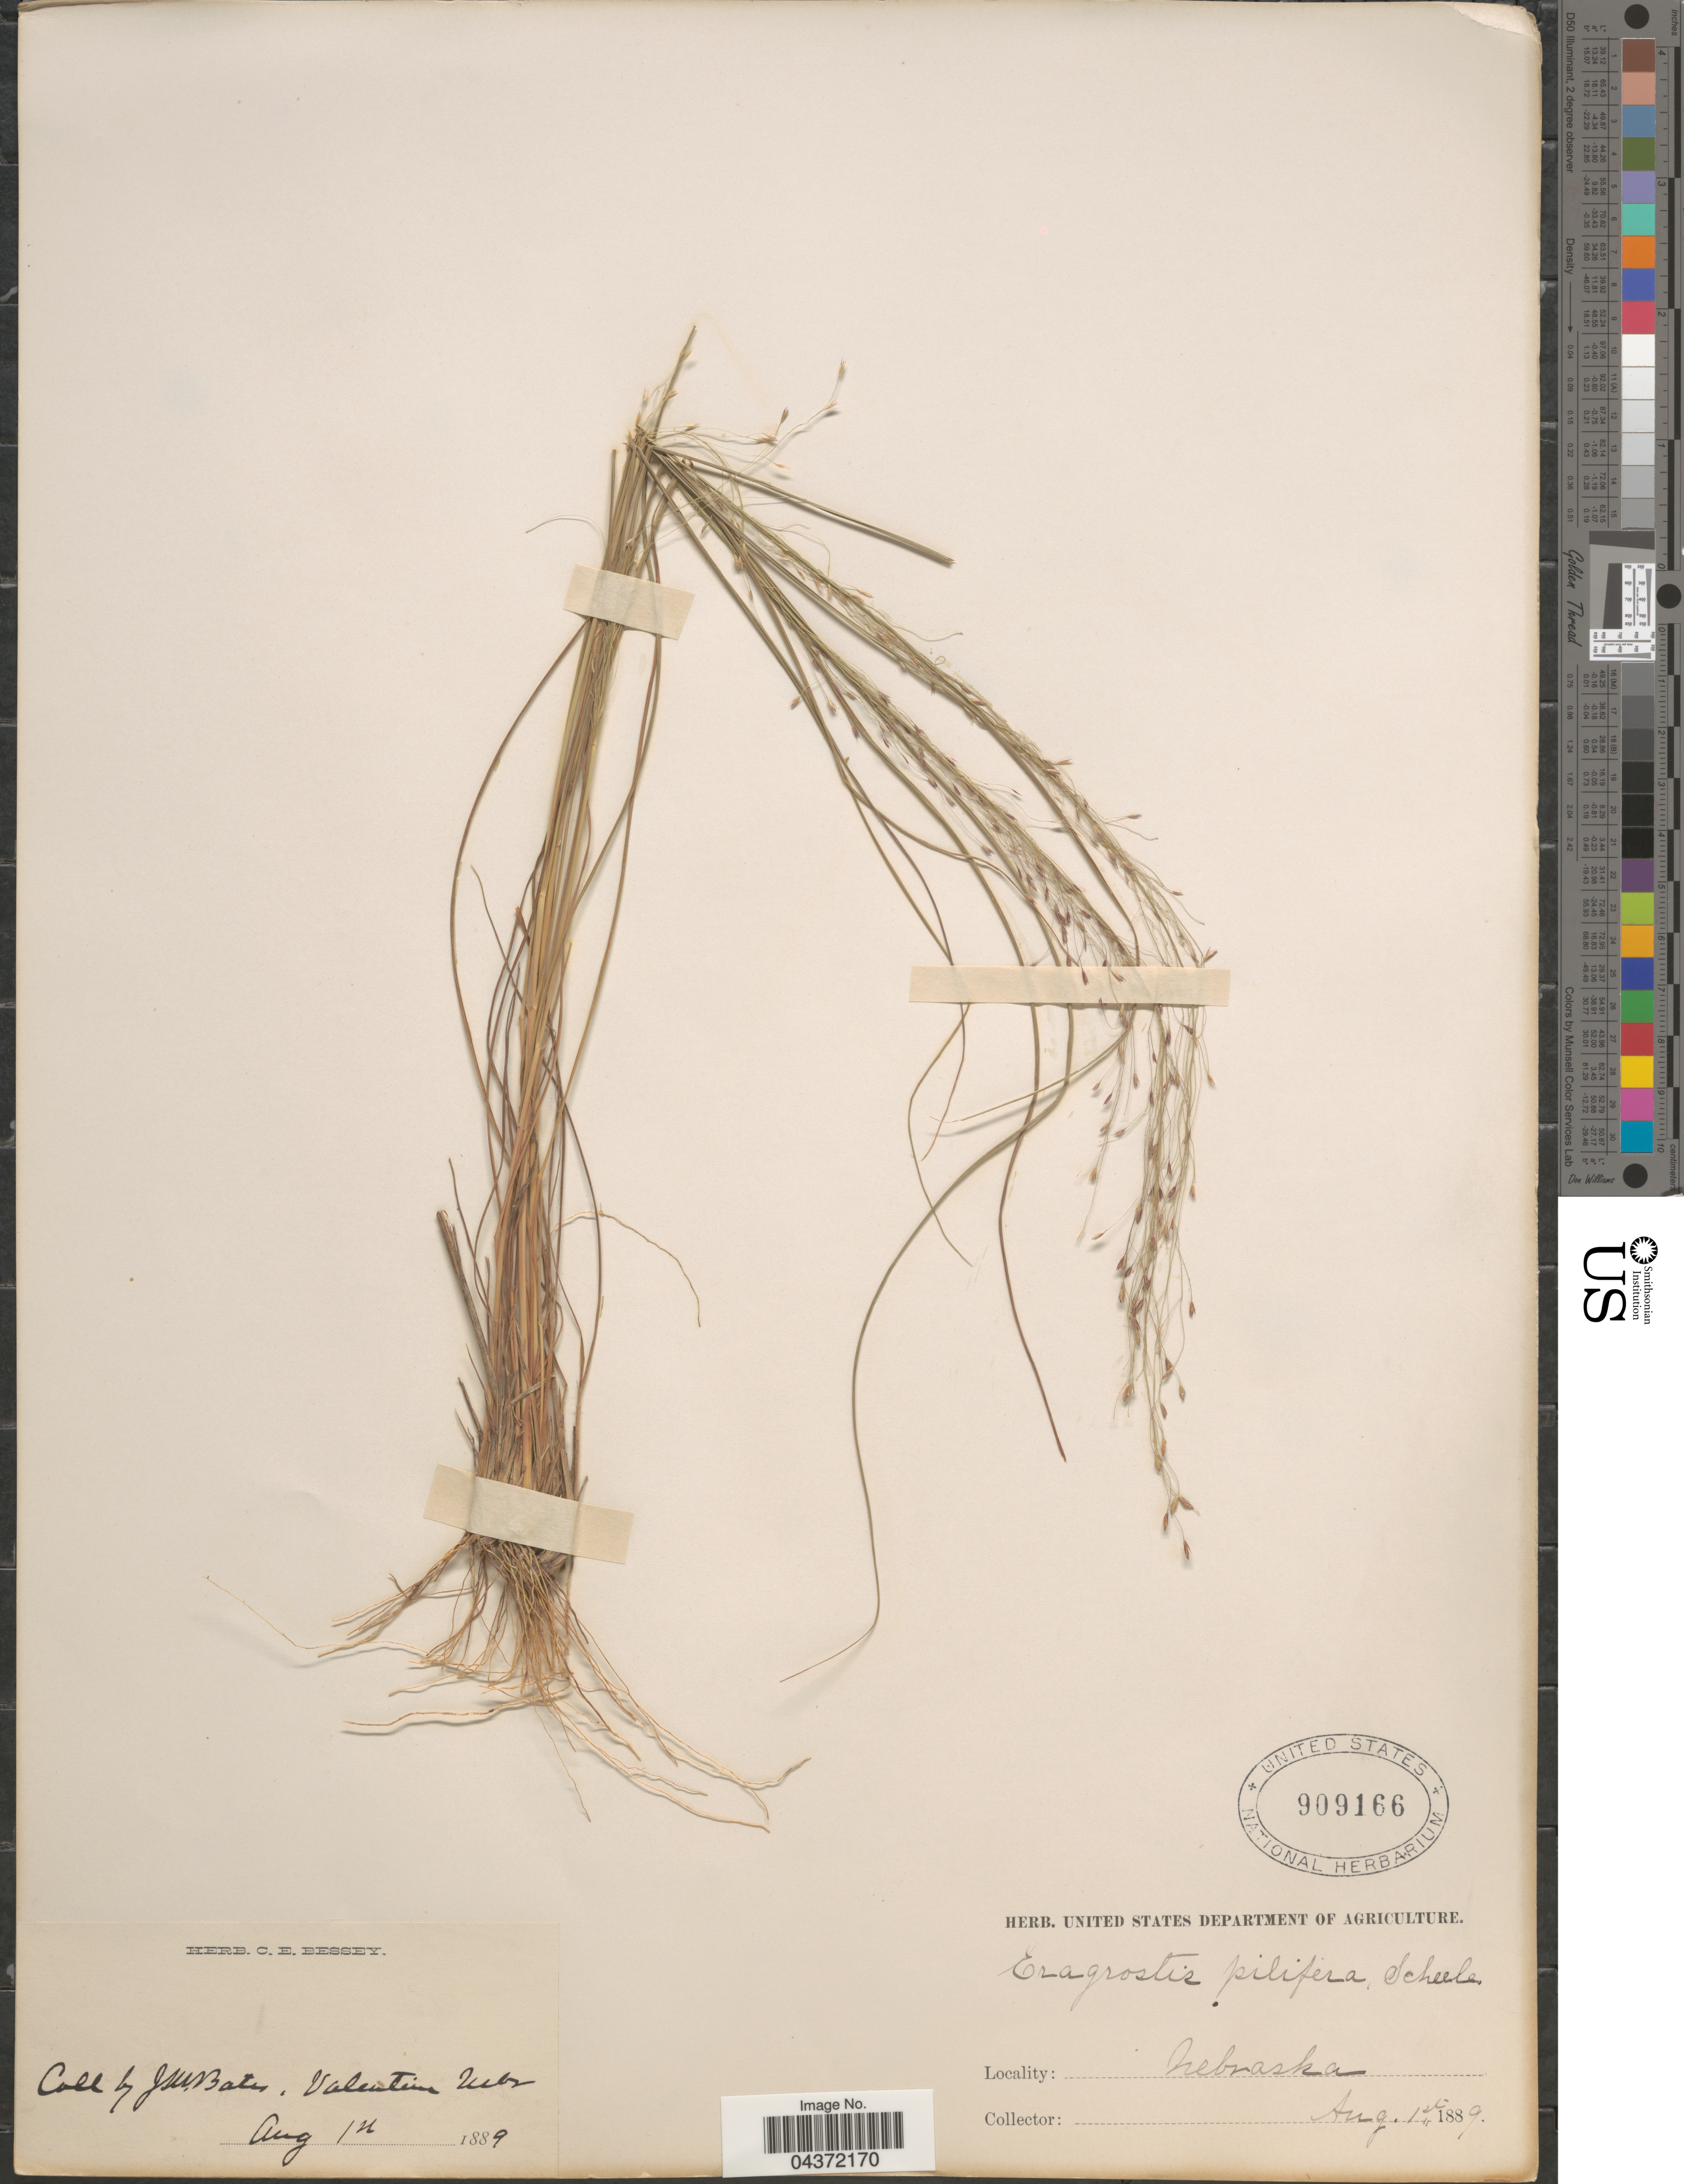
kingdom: Plantae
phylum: Tracheophyta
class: Liliopsida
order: Poales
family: Poaceae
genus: Eragrostis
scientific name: Eragrostis trichodes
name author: (Nutt.) Alph. Wood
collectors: J. Bates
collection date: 1889-08-01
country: United States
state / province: Nebraska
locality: Valentine.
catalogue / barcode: US 909166